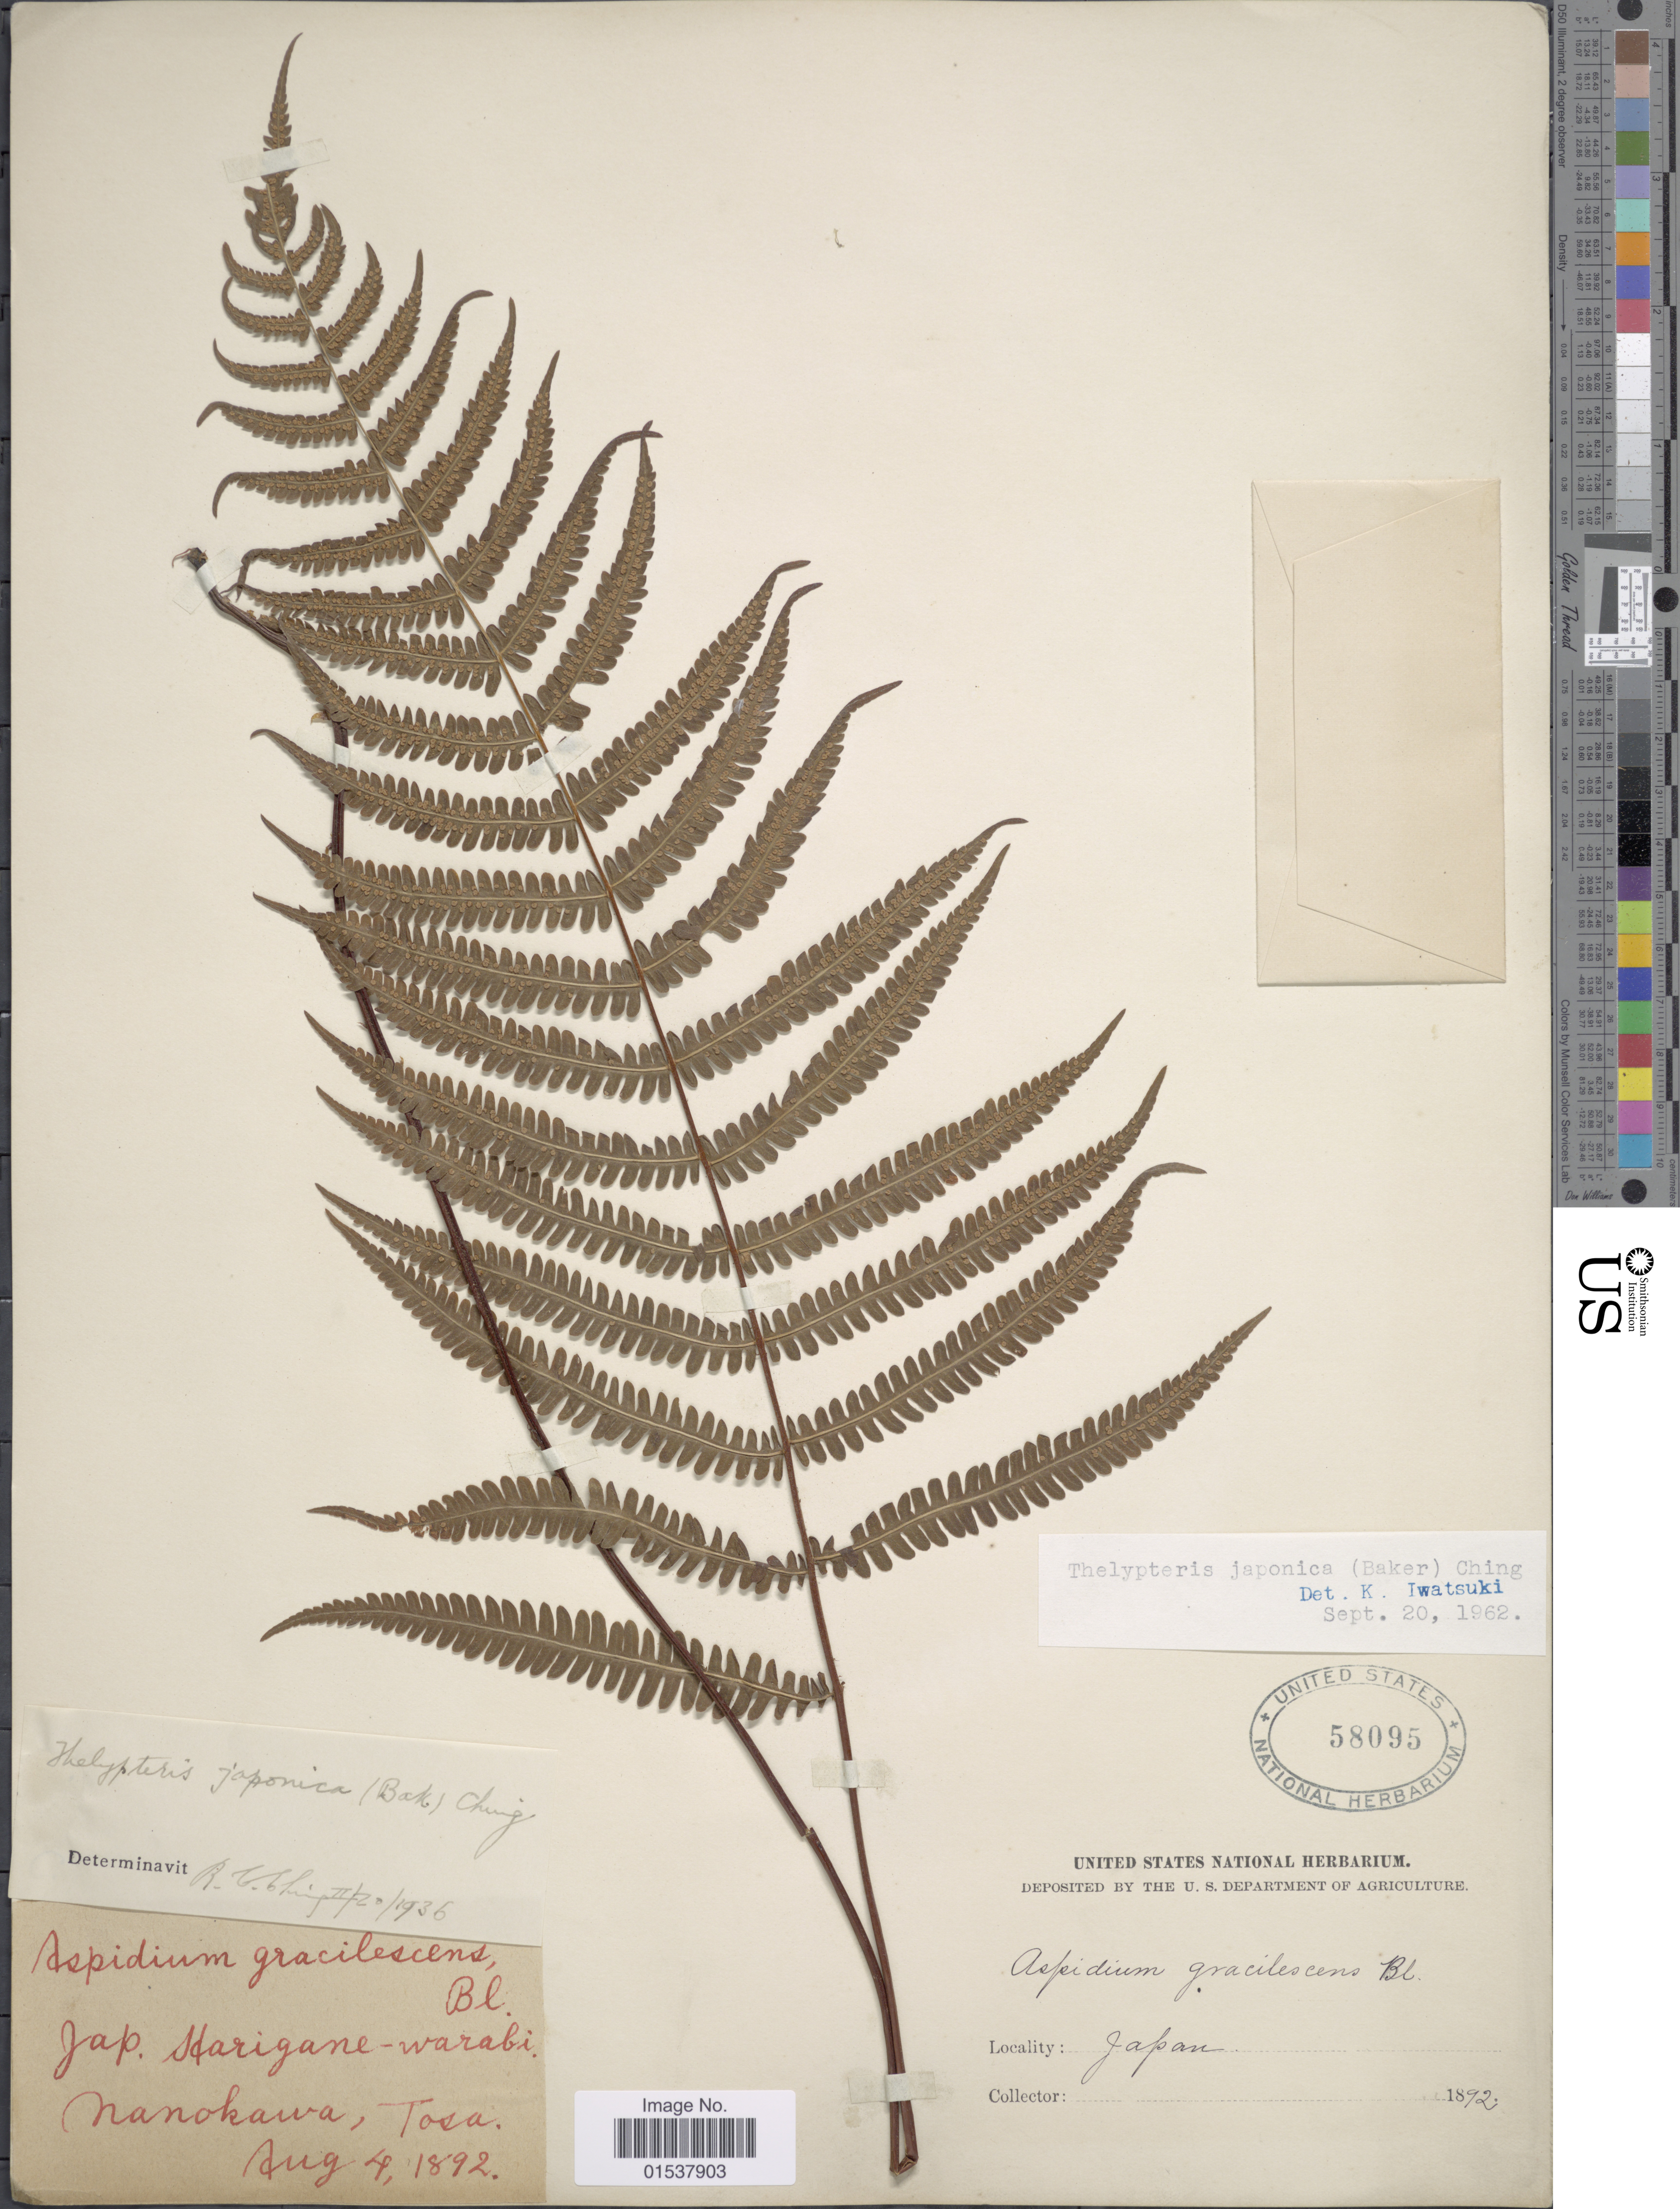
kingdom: Plantae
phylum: Tracheophyta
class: Polypodiopsida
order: Polypodiales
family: Thelypteridaceae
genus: Parathelypteris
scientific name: Parathelypteris japonica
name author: (Baker) Ching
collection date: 1892-08-04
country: Japan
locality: Nanokawa, Tosa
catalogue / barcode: US 58095